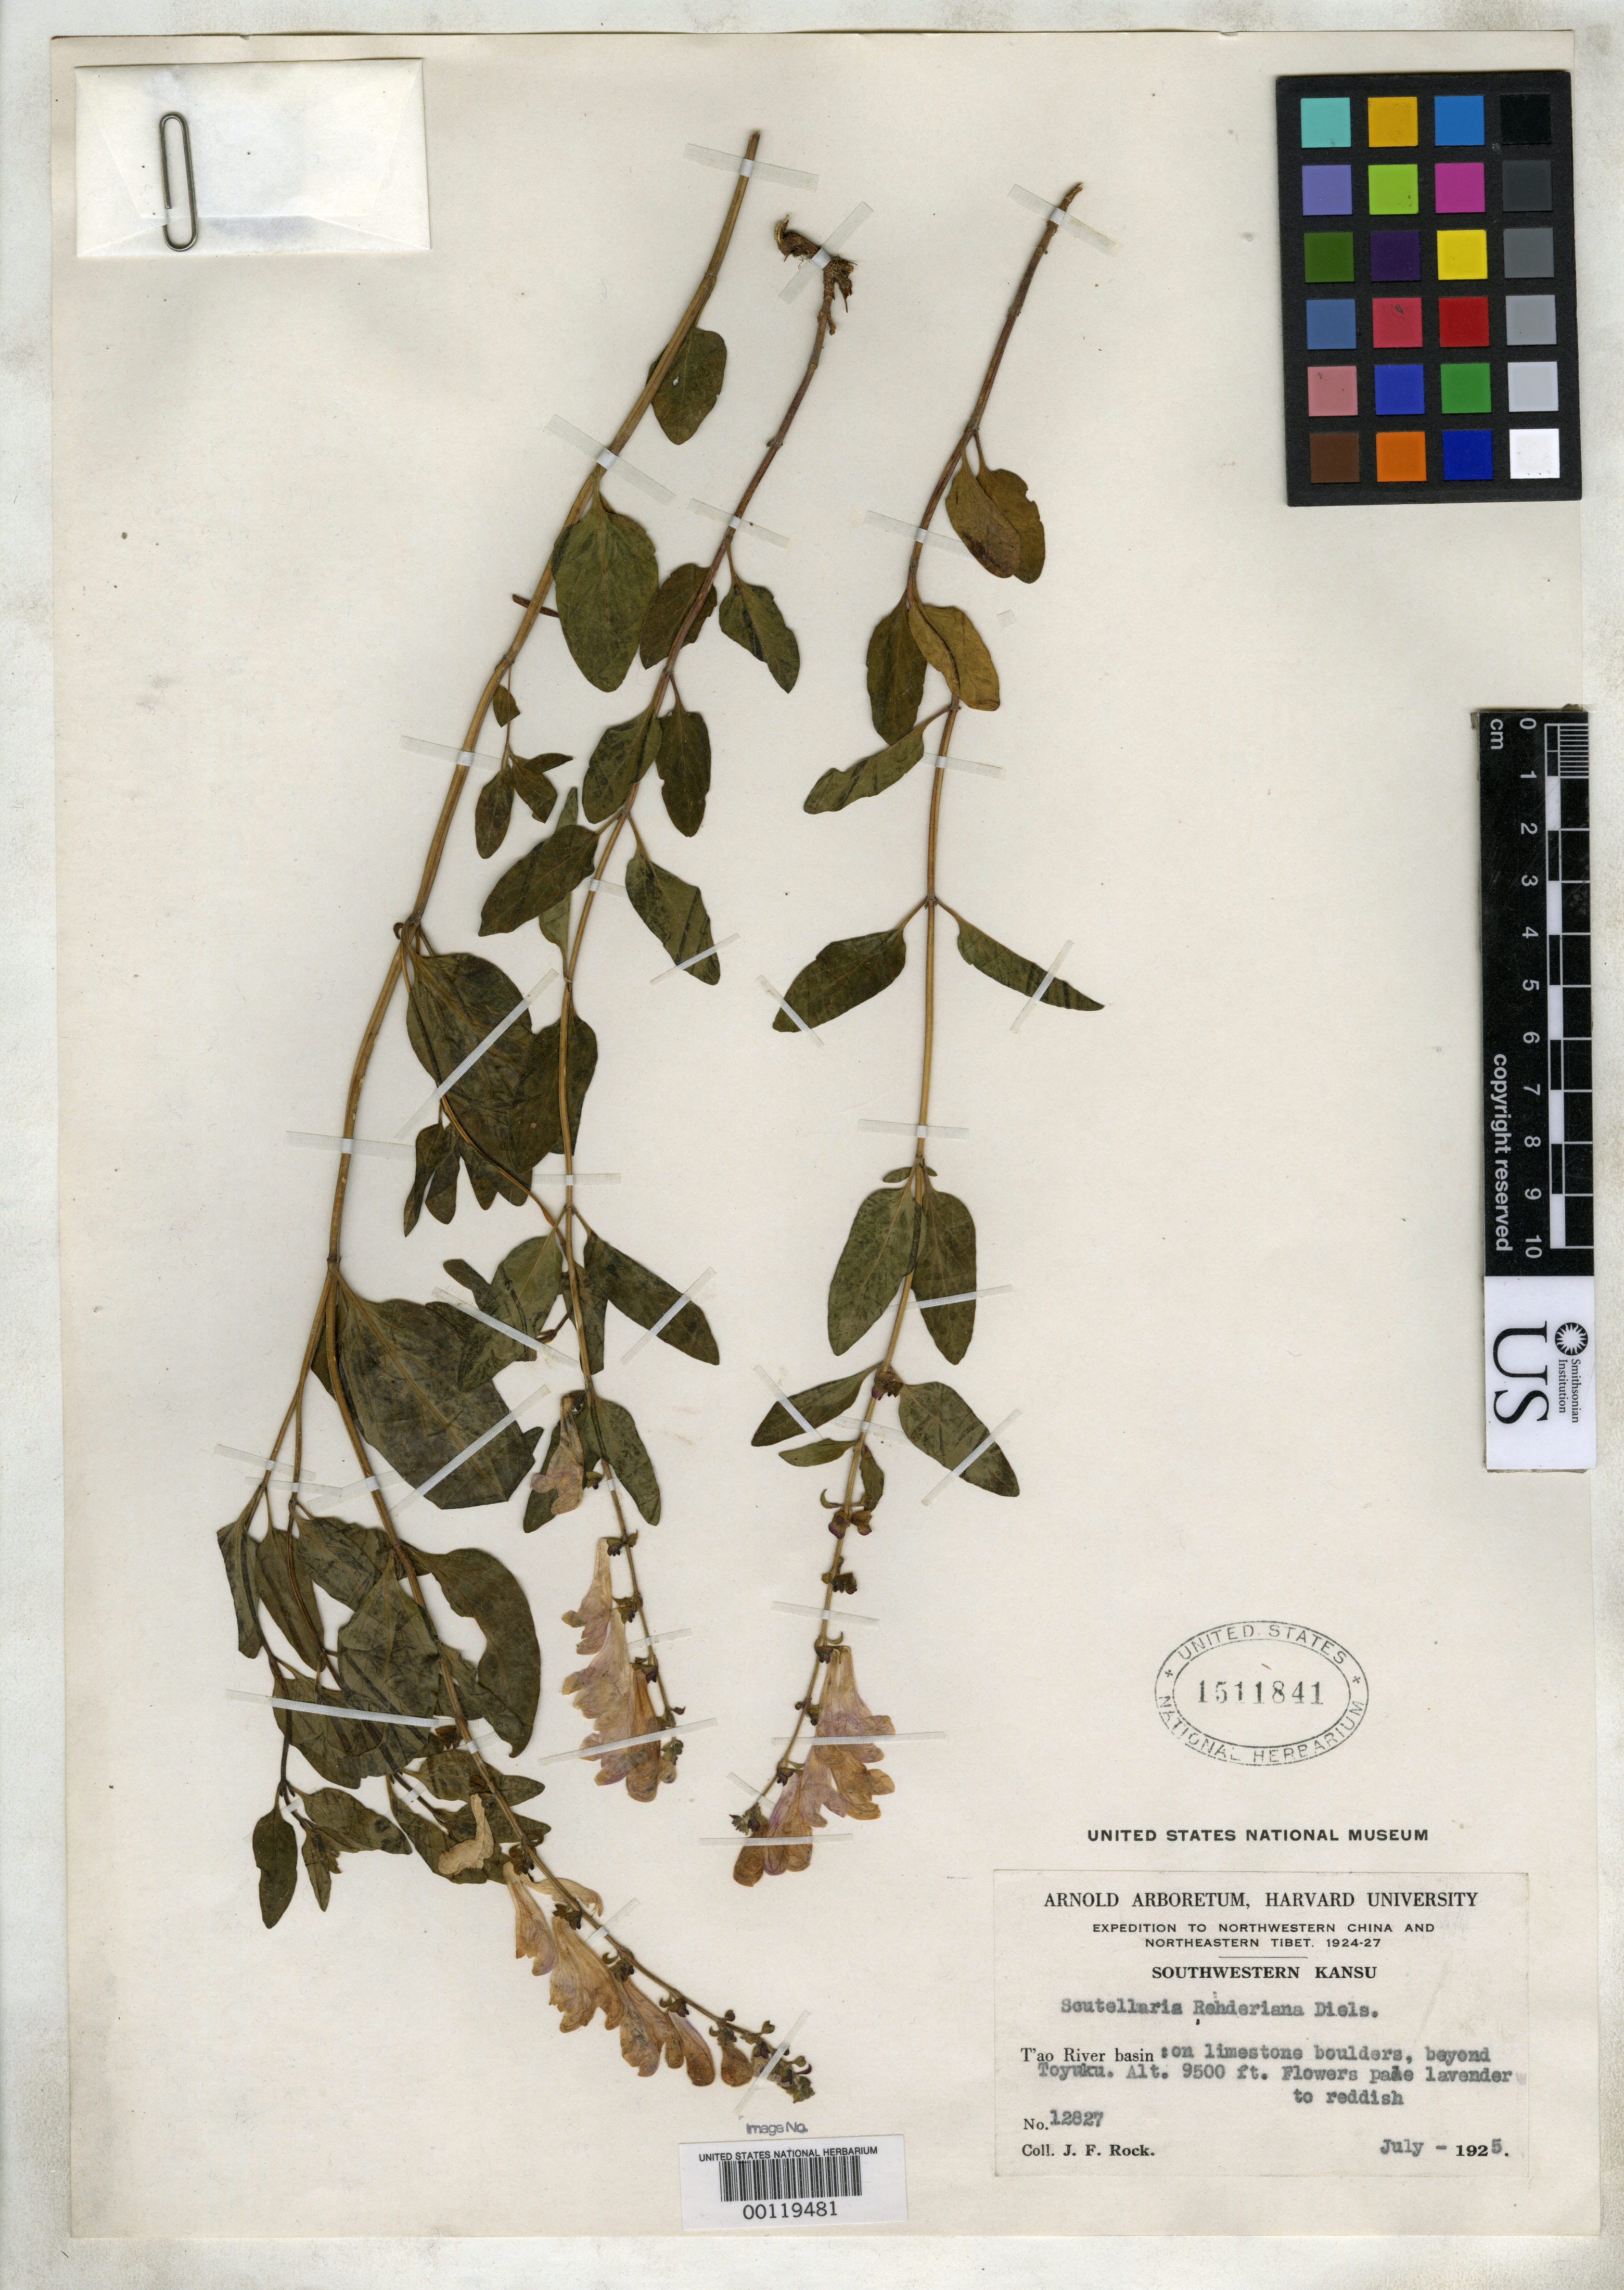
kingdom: Plantae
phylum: Tracheophyta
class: Magnoliopsida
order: Lamiales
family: Lamiaceae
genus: Scutellaria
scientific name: Scutellaria rehderiana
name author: Diels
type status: Isotype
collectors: J. F. Rock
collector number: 12827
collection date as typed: Jul 1925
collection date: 1925-07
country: China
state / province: Gansu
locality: T'ao River basin, beyond Toyuku.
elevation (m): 2896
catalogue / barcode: US 1511841